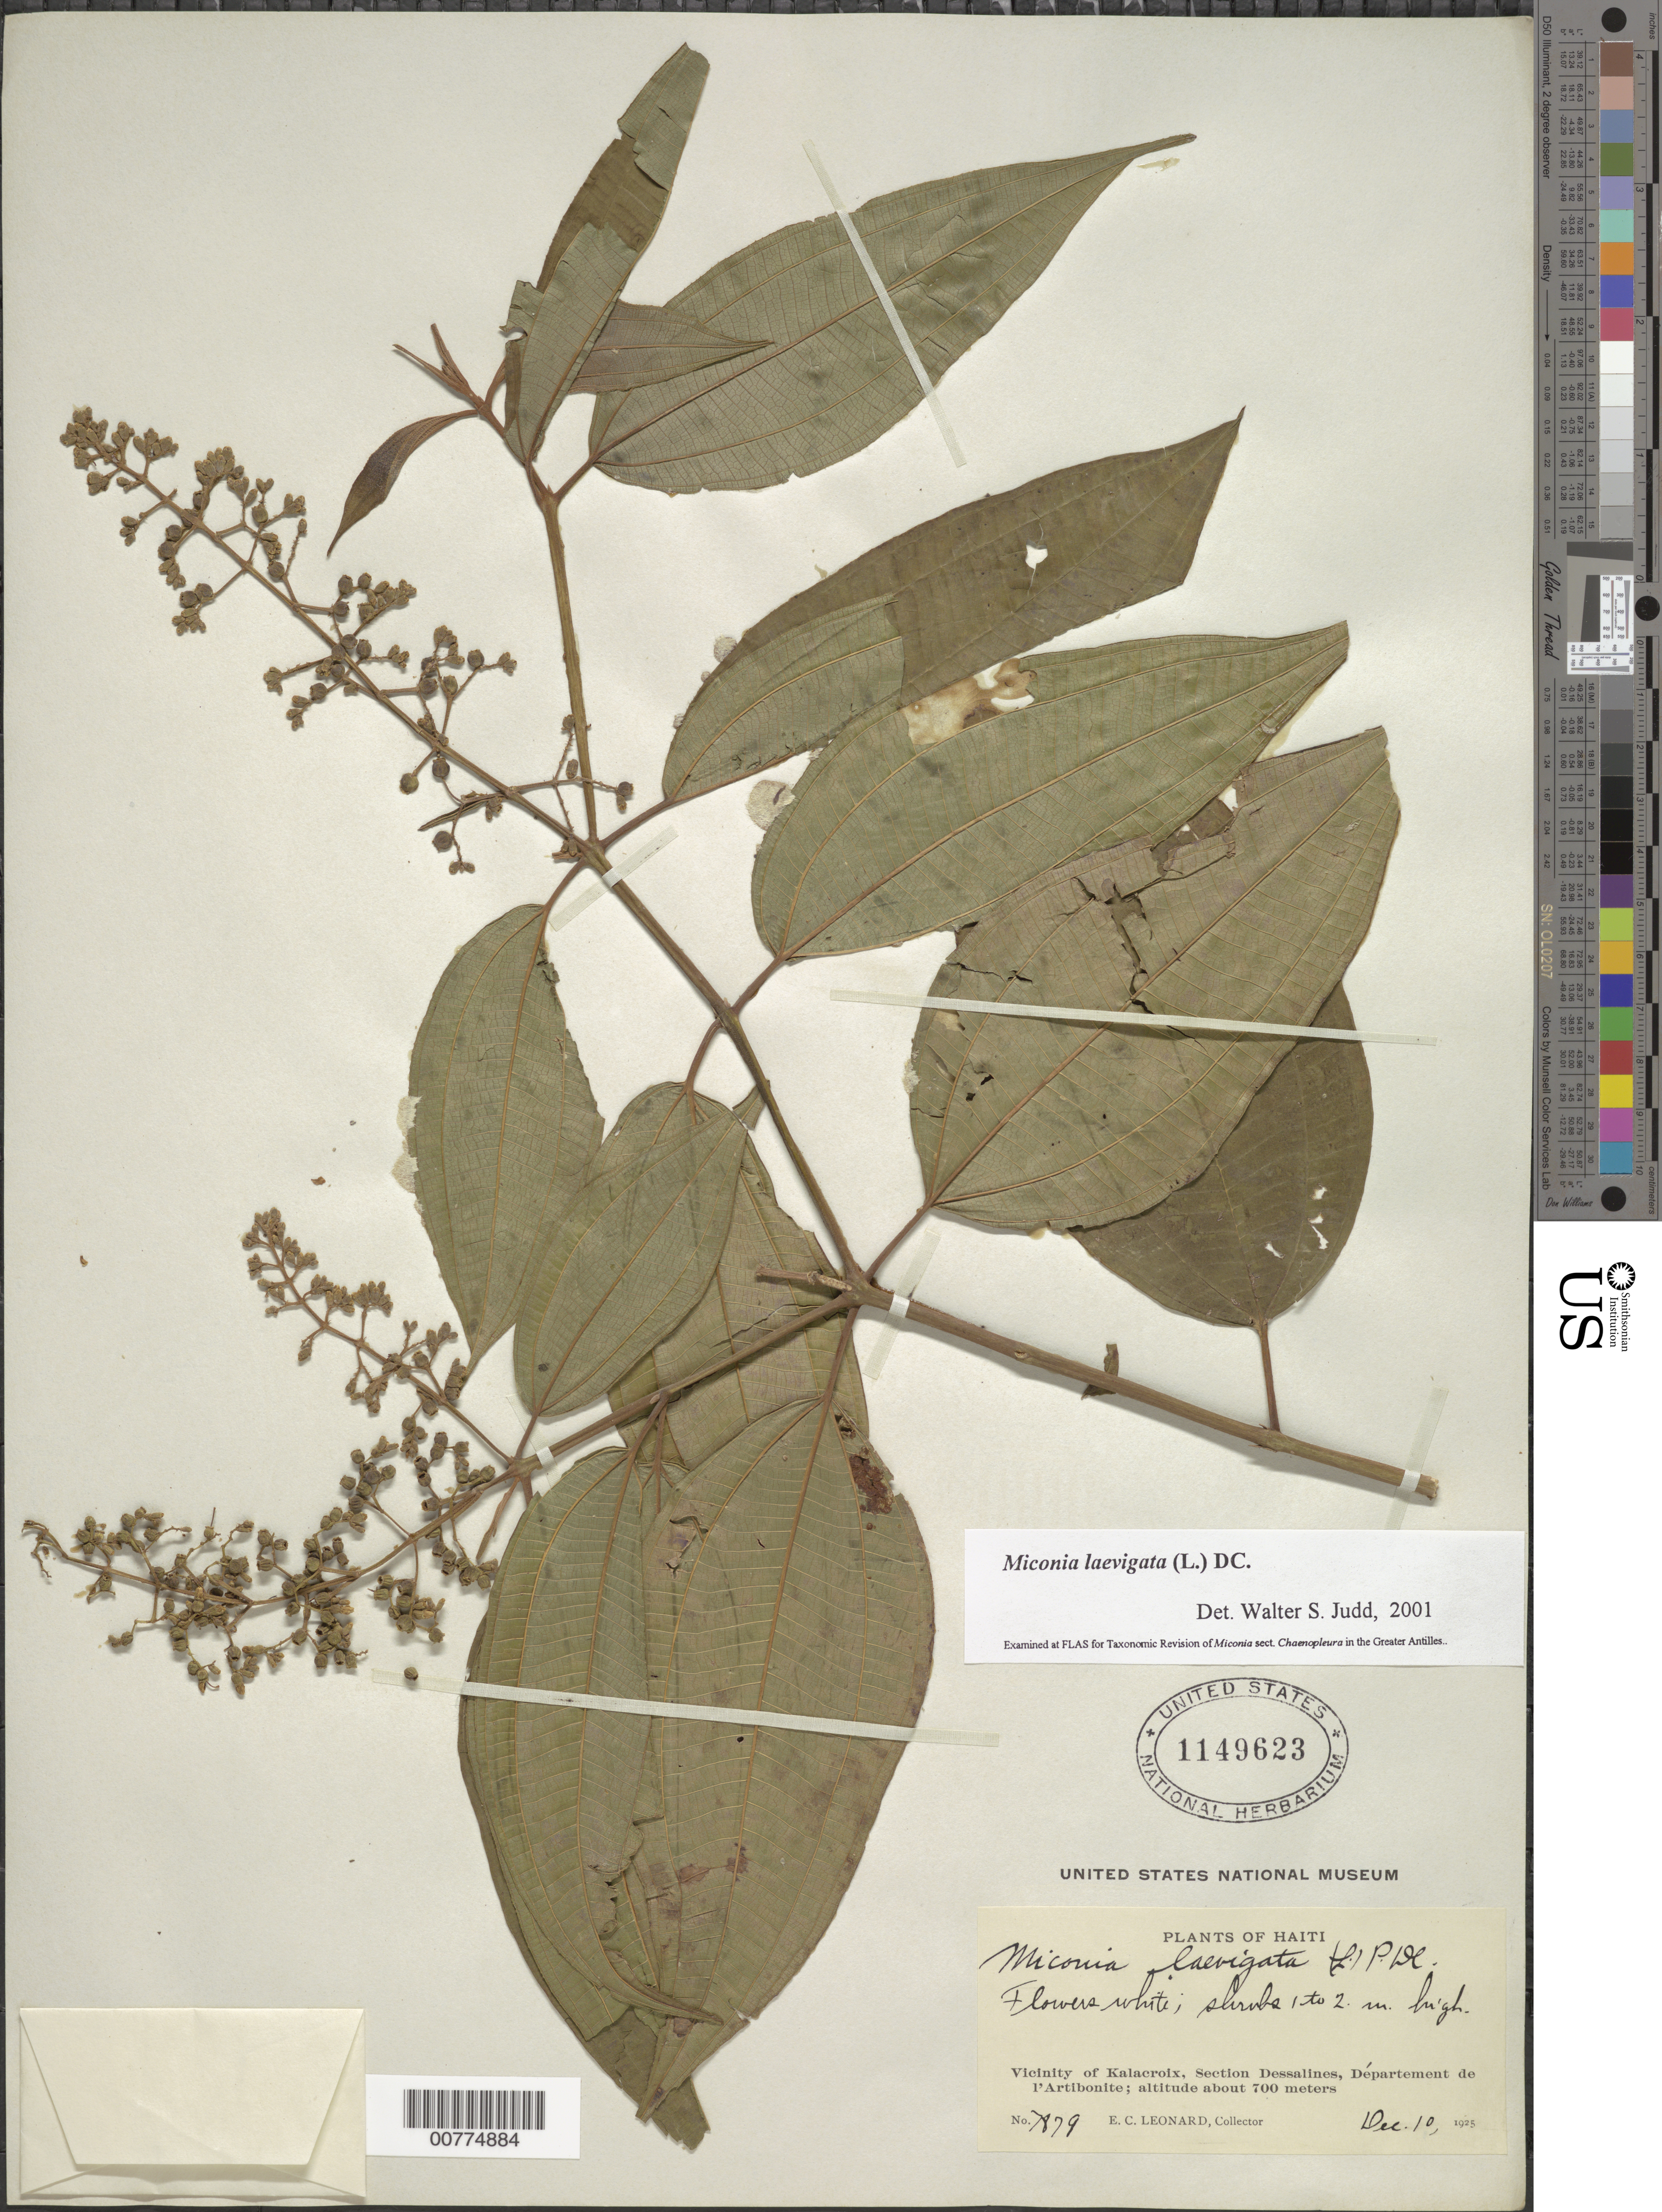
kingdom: Plantae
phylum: Tracheophyta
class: Magnoliopsida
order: Myrtales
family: Melastomataceae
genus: Miconia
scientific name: Miconia laevigata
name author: (L.) D. Don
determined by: Judd, Walter S.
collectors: E. C. Leonard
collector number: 7879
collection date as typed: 10 Dec 1925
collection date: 1925-12-10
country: Haiti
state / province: Artibonite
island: Hispaniola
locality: Section Dessalines, vicinity of Kalacroix.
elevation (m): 700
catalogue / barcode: US 1149623